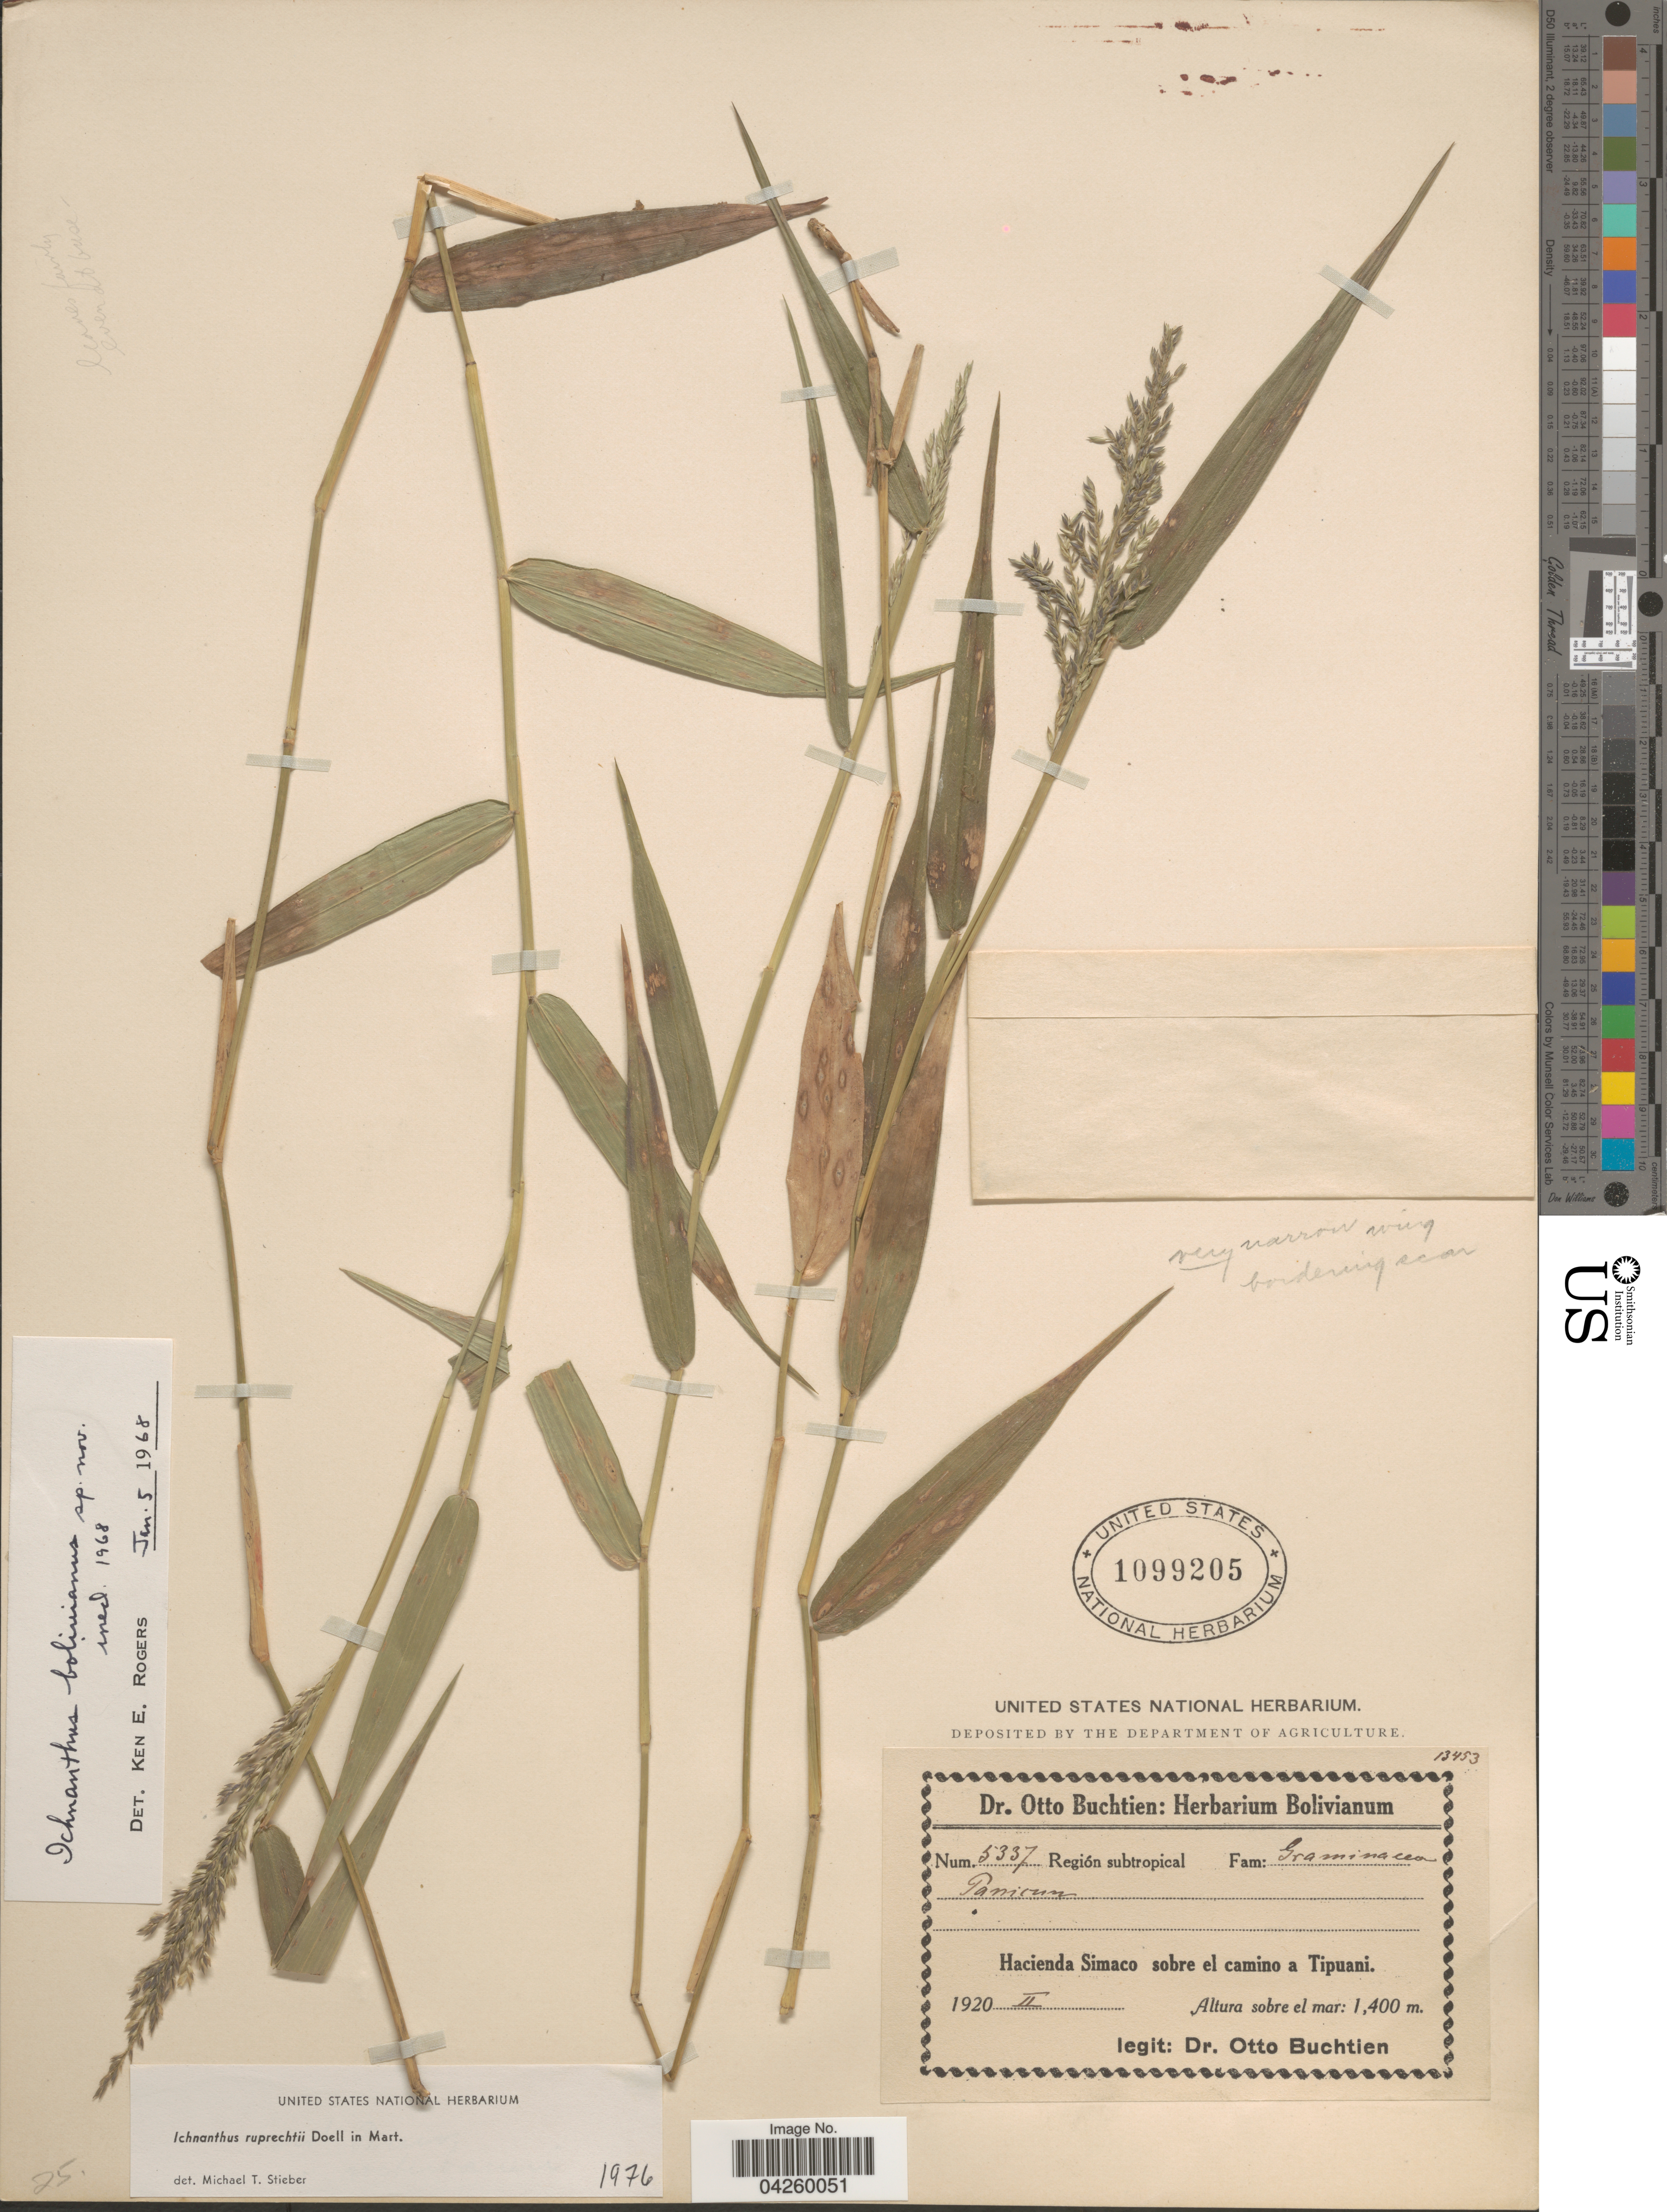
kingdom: Plantae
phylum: Tracheophyta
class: Liliopsida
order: Poales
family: Poaceae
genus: Ichnanthus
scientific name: Ichnanthus ruprechtii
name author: Döll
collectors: O. Buchtien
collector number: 5337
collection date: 1920-02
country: Bolivia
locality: Región subtropical. Hacienda Simaco sobre el camino a Tipuani.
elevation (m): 1400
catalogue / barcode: US 1099205